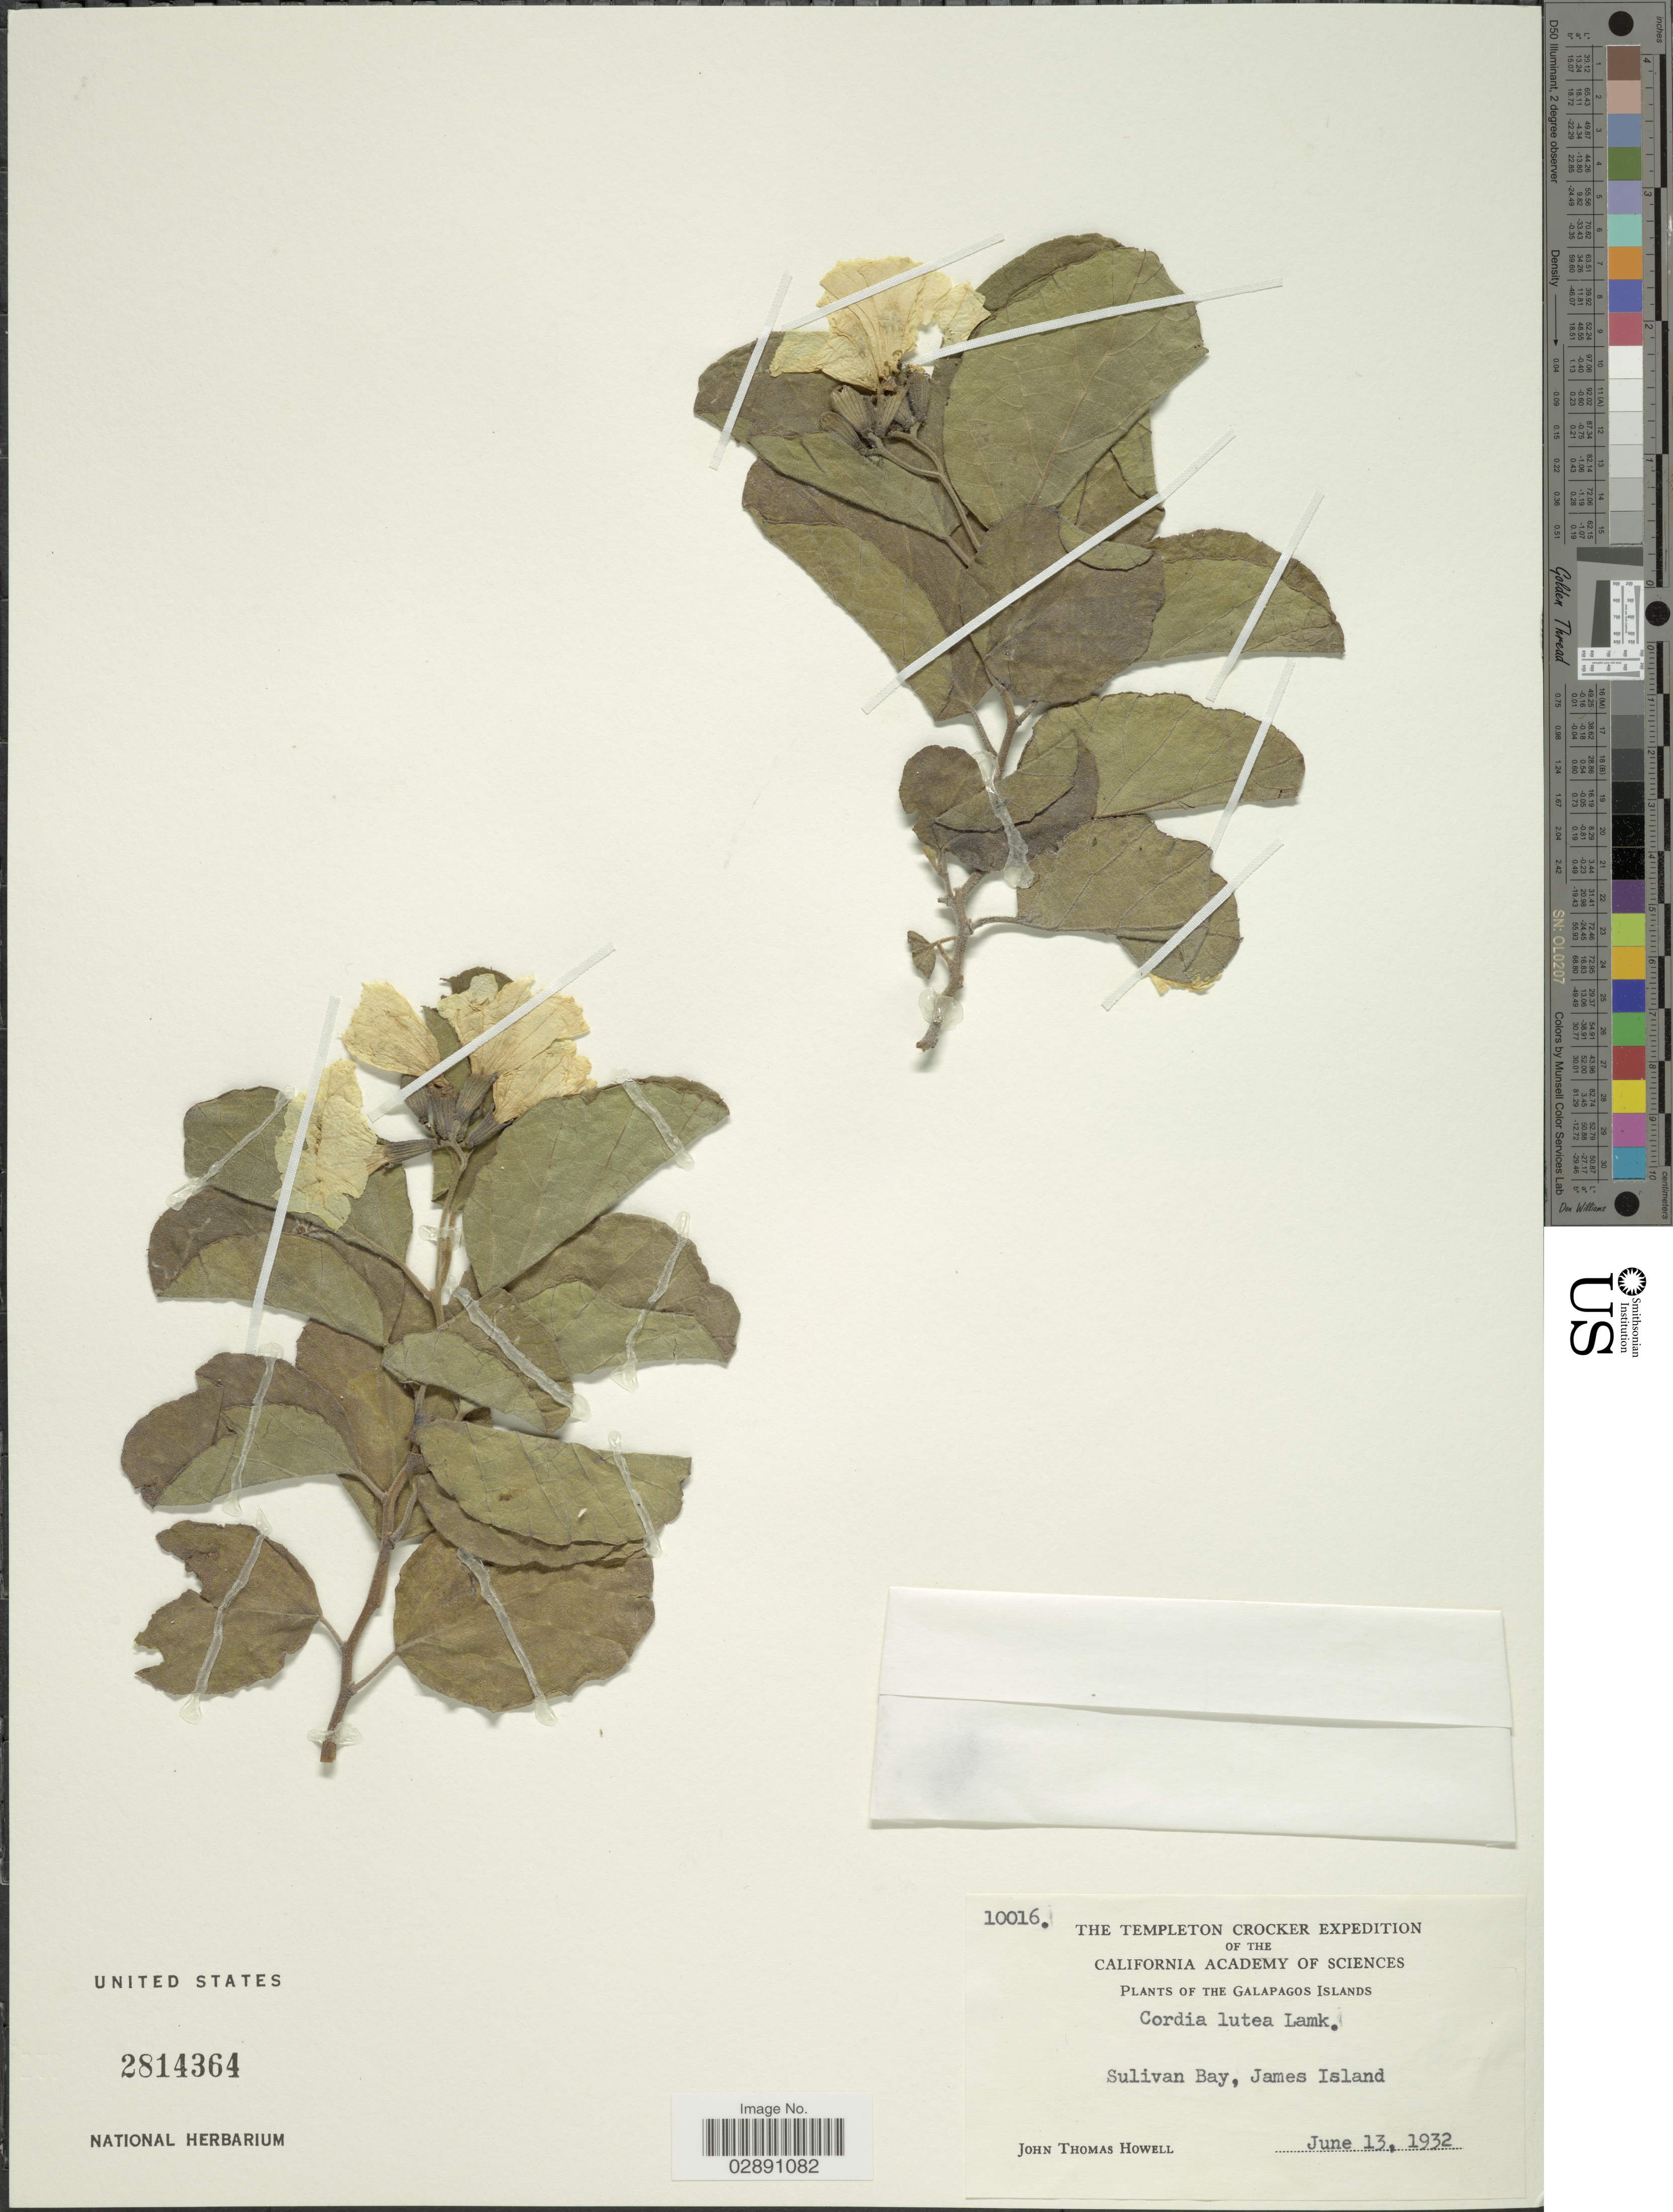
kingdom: Plantae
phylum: Tracheophyta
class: Magnoliopsida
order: Boraginales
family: Cordiaceae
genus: Cordia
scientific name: Cordia lutea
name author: Lam.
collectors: J. T. Howell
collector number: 10016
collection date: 1932-06-13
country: Ecuador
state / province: Colón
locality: The Galapagos Islands. Sulivan Bay, James Island.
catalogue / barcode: US 2814364